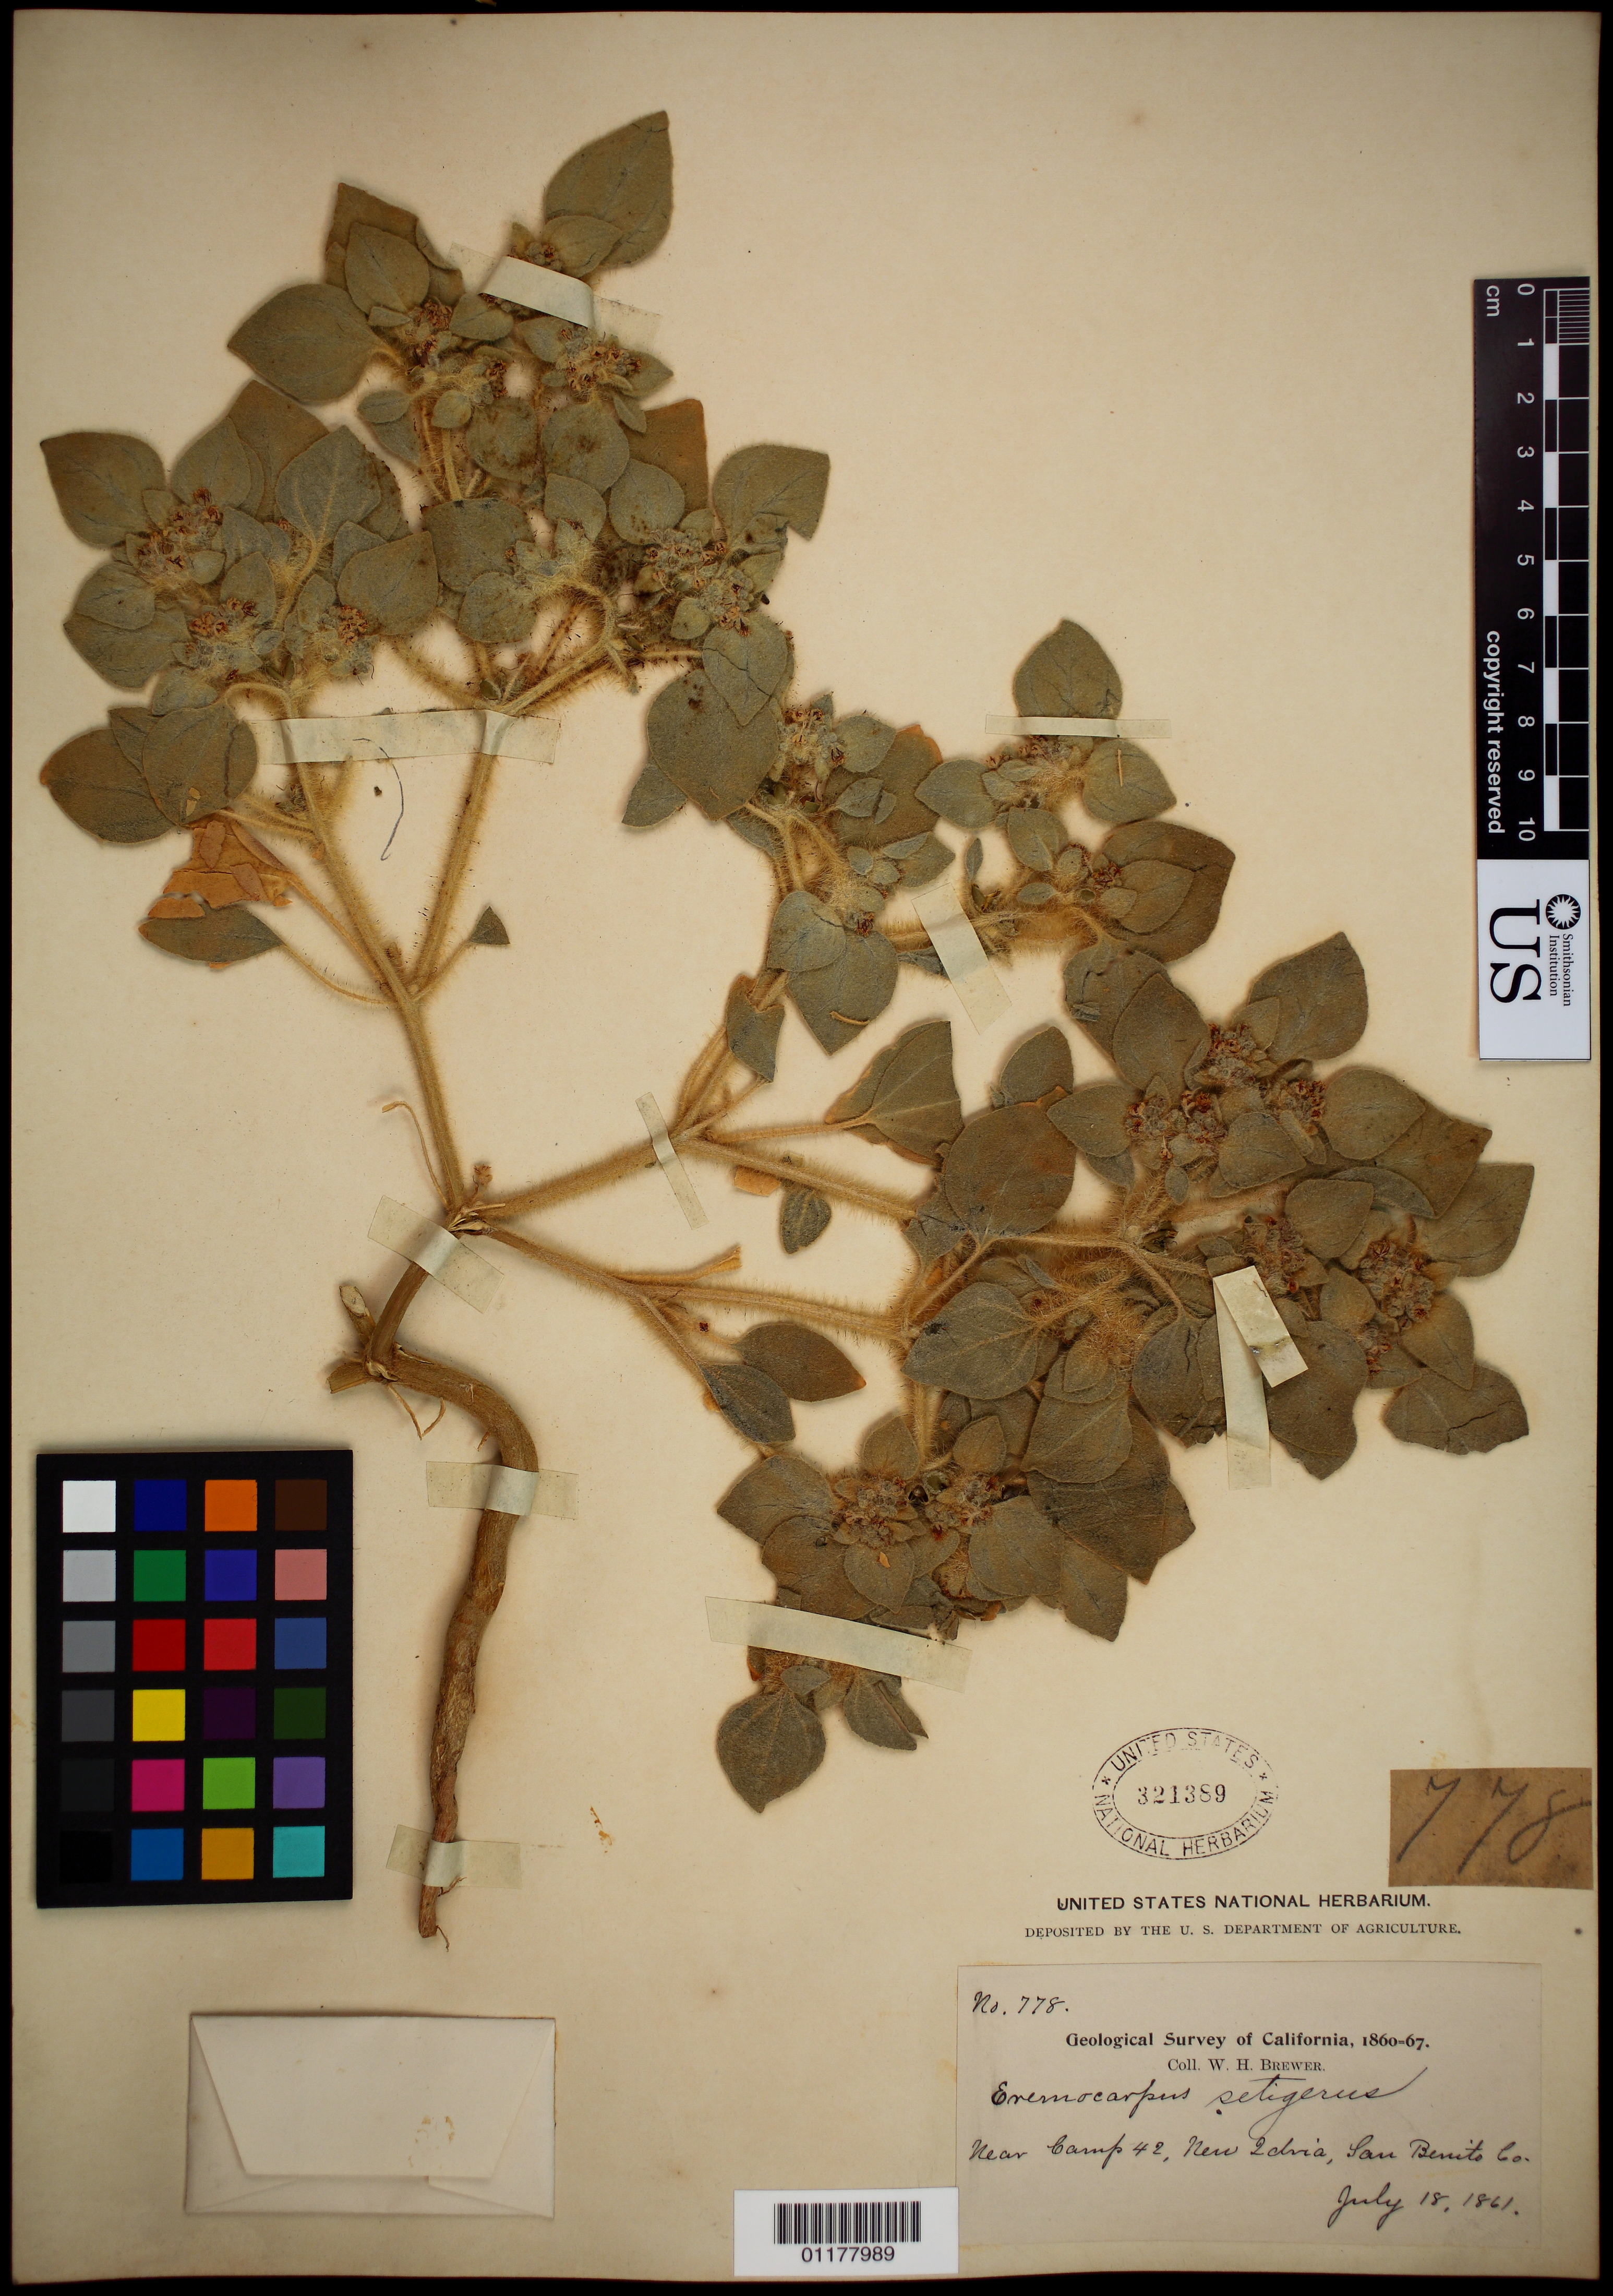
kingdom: Plantae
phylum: Tracheophyta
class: Magnoliopsida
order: Malpighiales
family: Euphorbiaceae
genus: Eremocarpus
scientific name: Eremocarpus setigerus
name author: (Hook.) Benth.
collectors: W. H. Brewer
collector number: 778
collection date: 1861-07-18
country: United States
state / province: California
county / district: San Benito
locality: Near Camp 42, New Idria.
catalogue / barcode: US 321389